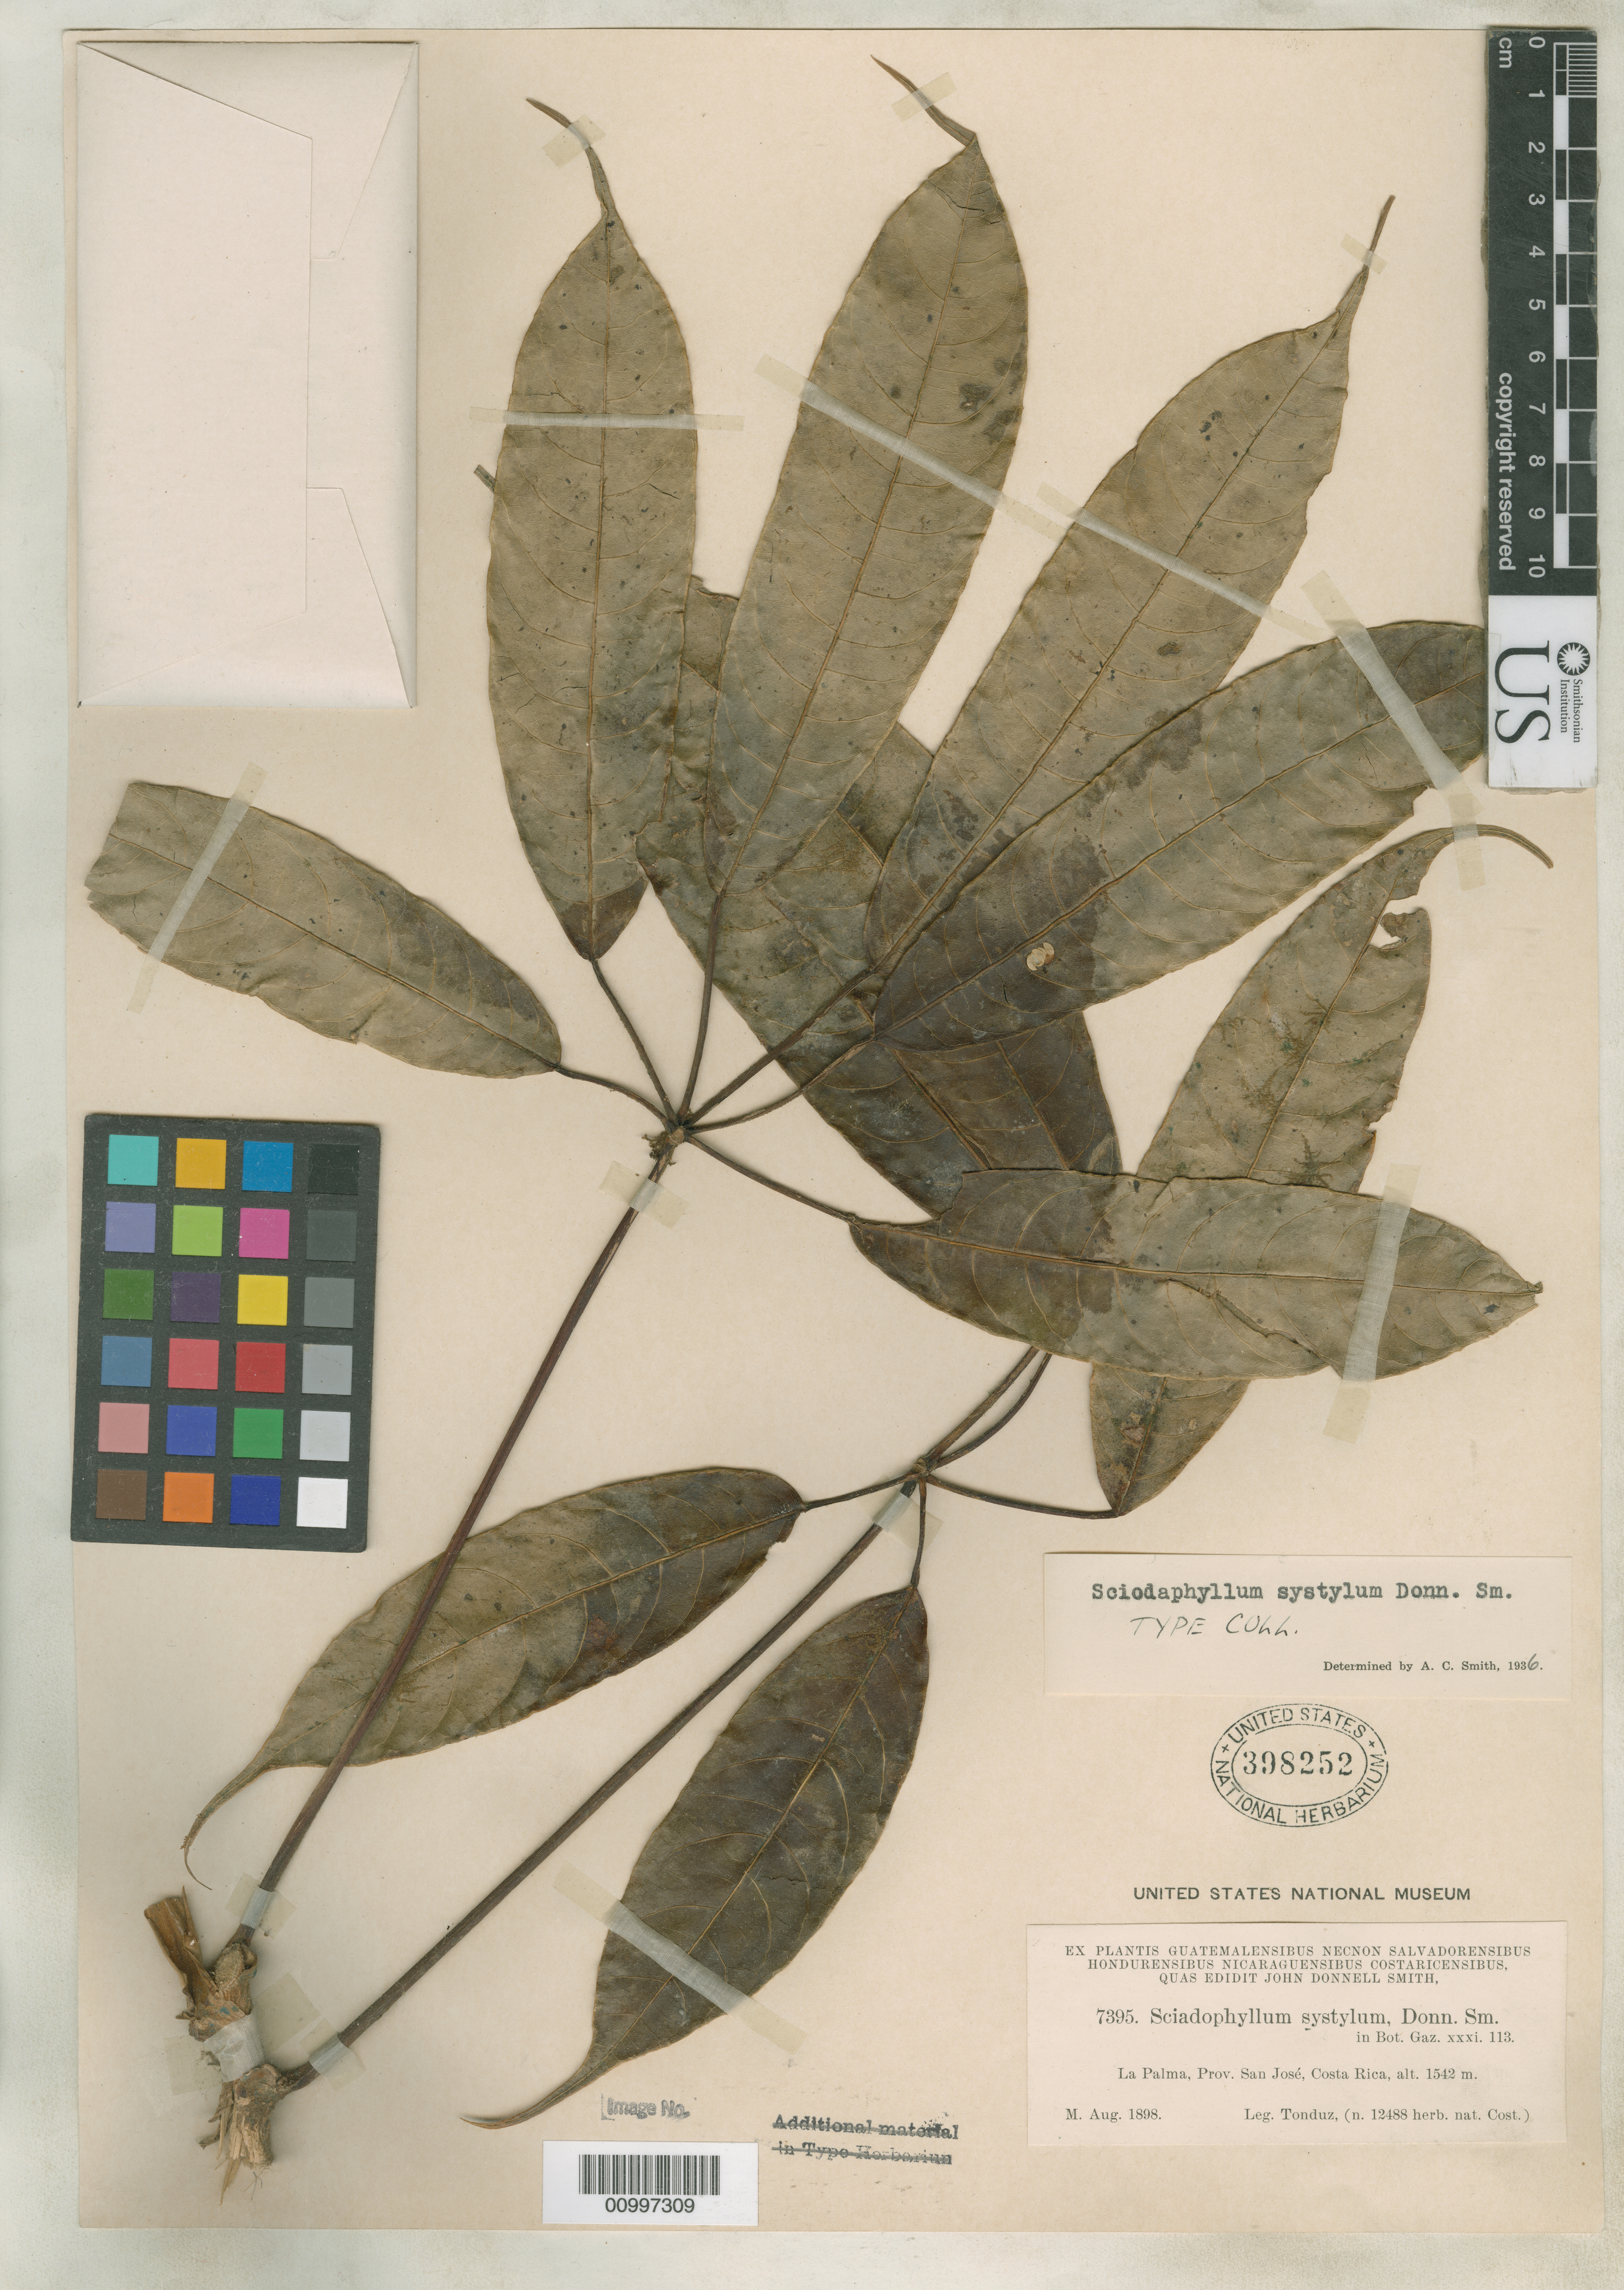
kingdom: Plantae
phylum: Tracheophyta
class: Magnoliopsida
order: Apiales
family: Araliaceae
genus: Sciodaphyllum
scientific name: Sciodaphyllum systylum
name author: Donn. Sm.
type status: Type Collection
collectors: A. Tonduz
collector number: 7395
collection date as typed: Aug 1898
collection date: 1898-08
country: Costa Rica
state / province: San José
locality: La Palma.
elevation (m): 1542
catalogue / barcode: US 398252